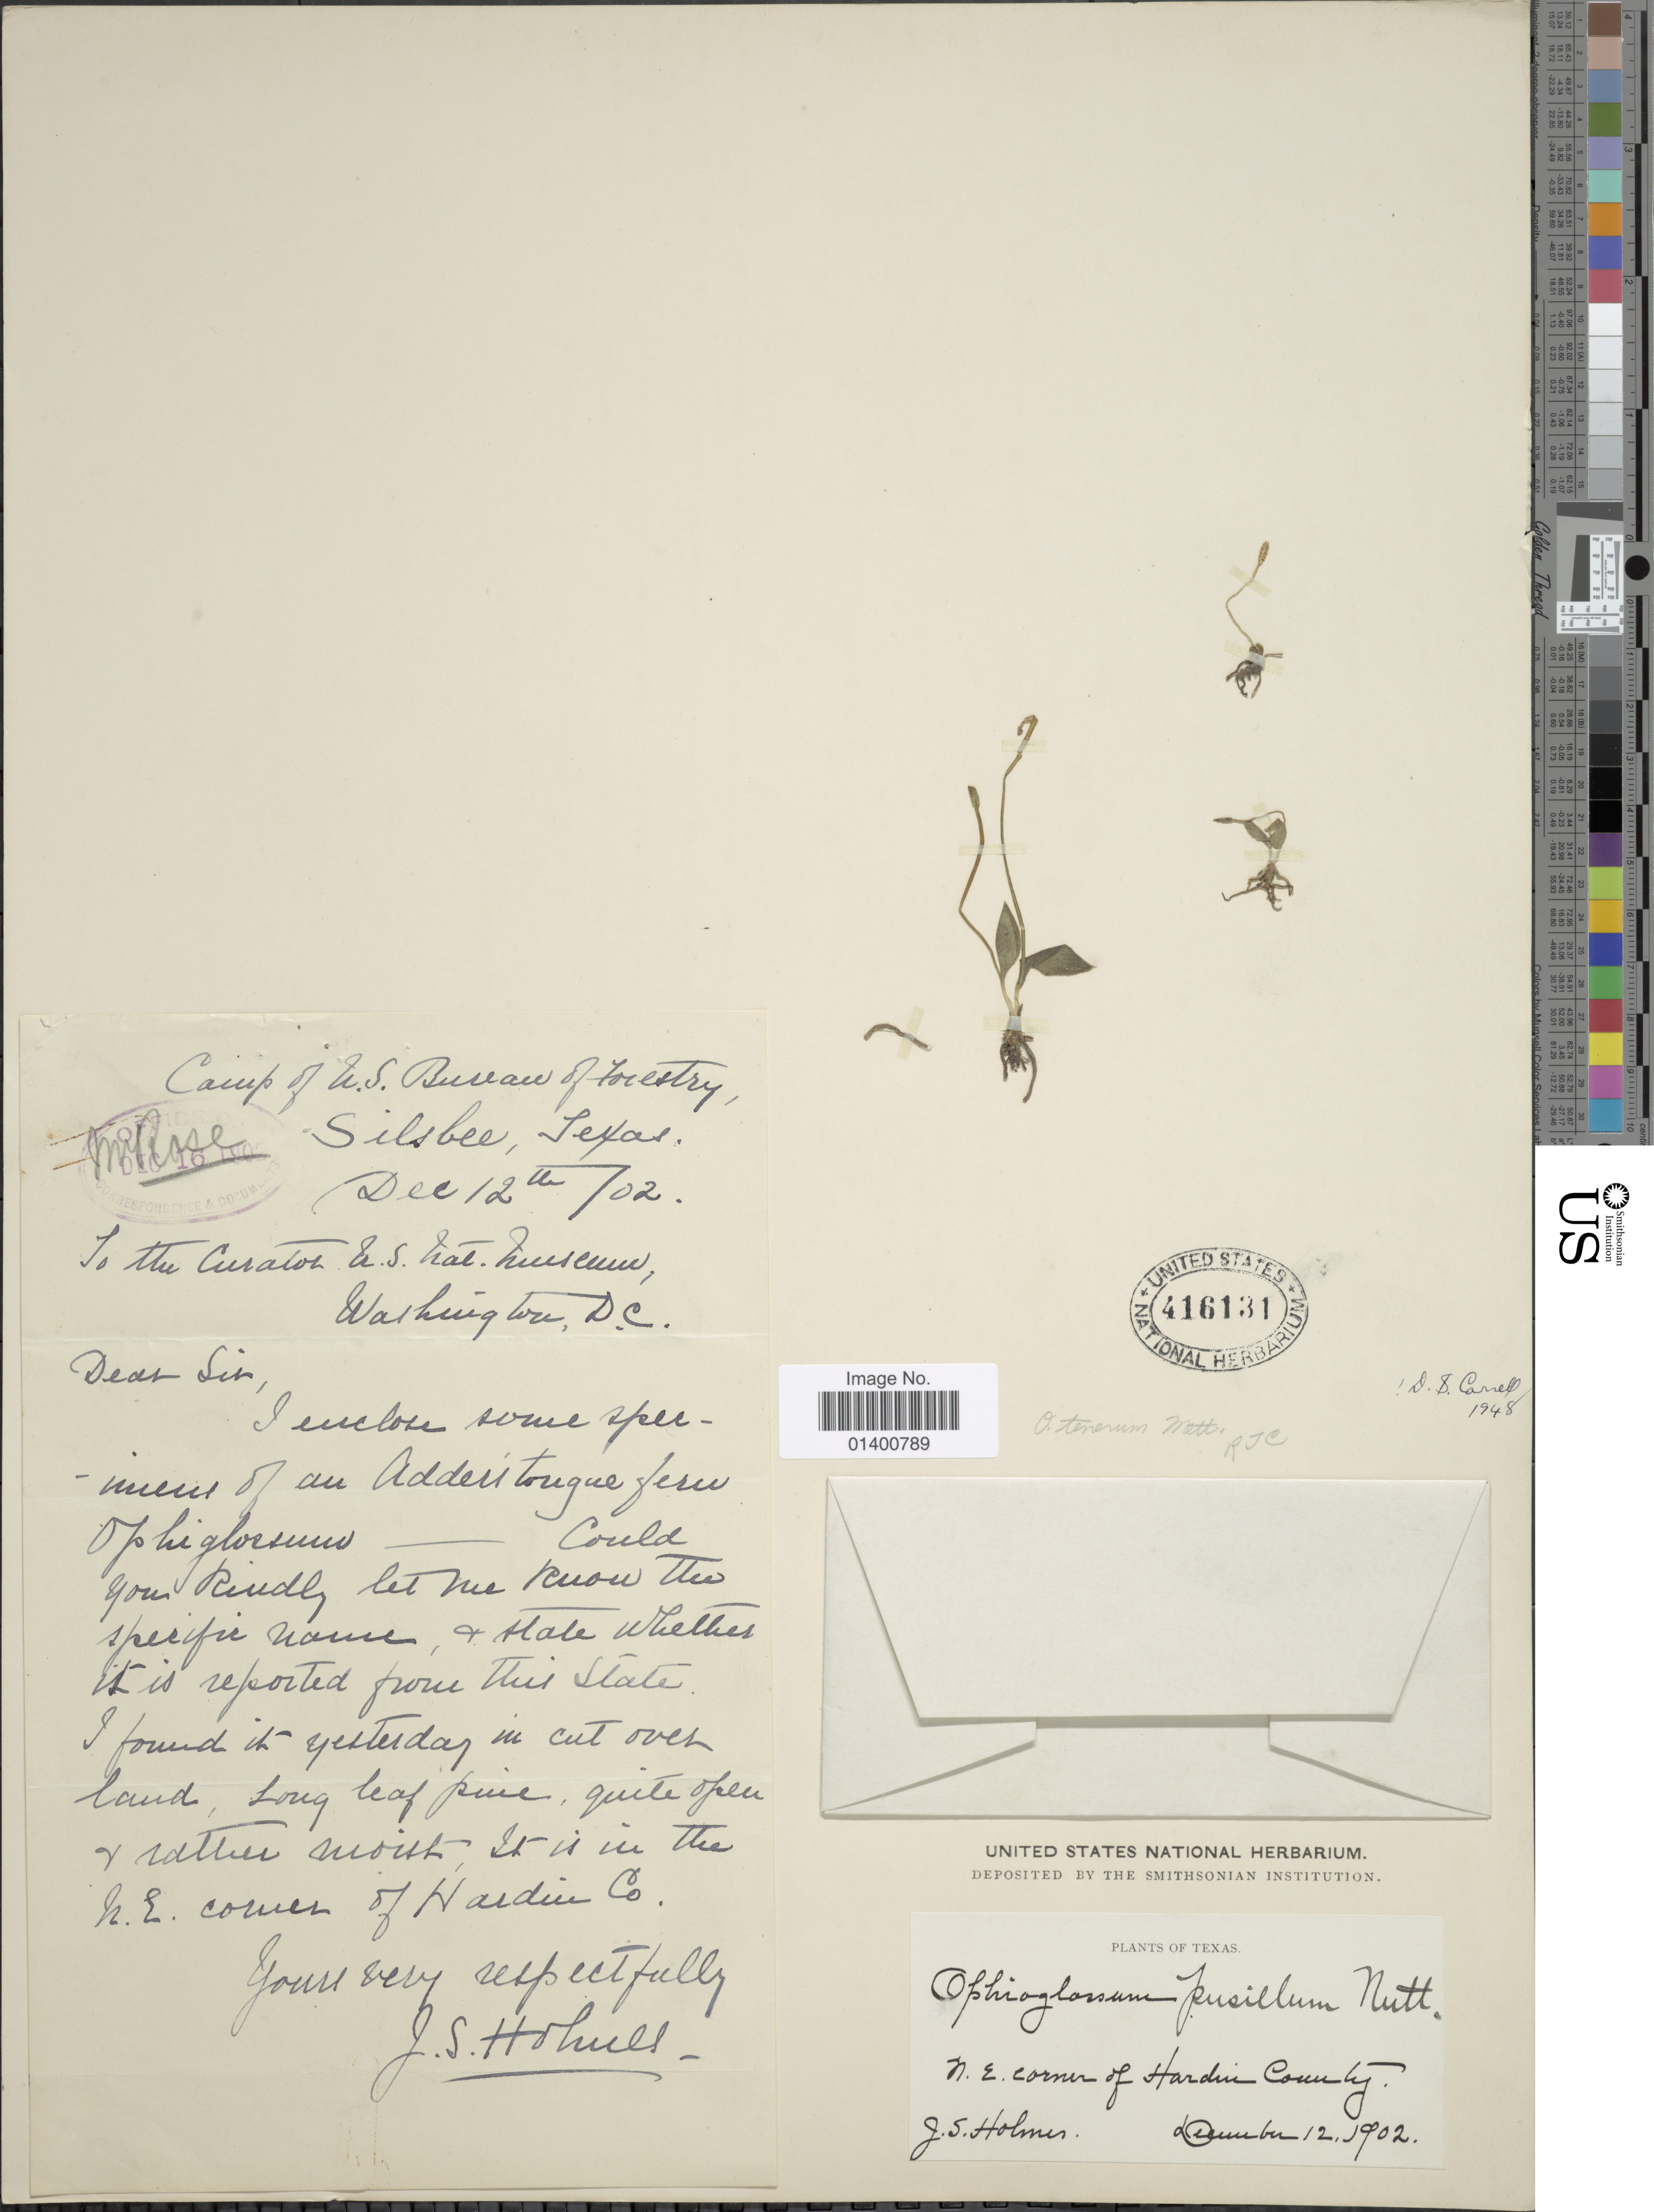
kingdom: Plantae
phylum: Tracheophyta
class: Polypodiopsida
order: Ophioglossales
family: Ophioglossaceae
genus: Ophioglossum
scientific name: Ophioglossum nudicaule var. tenerum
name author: (Mett. ex Prantl) R.T. Clausen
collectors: J. Holmes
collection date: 1902-12-12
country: United States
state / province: Texas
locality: N.E. corner of Hardin County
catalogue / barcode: US 416131